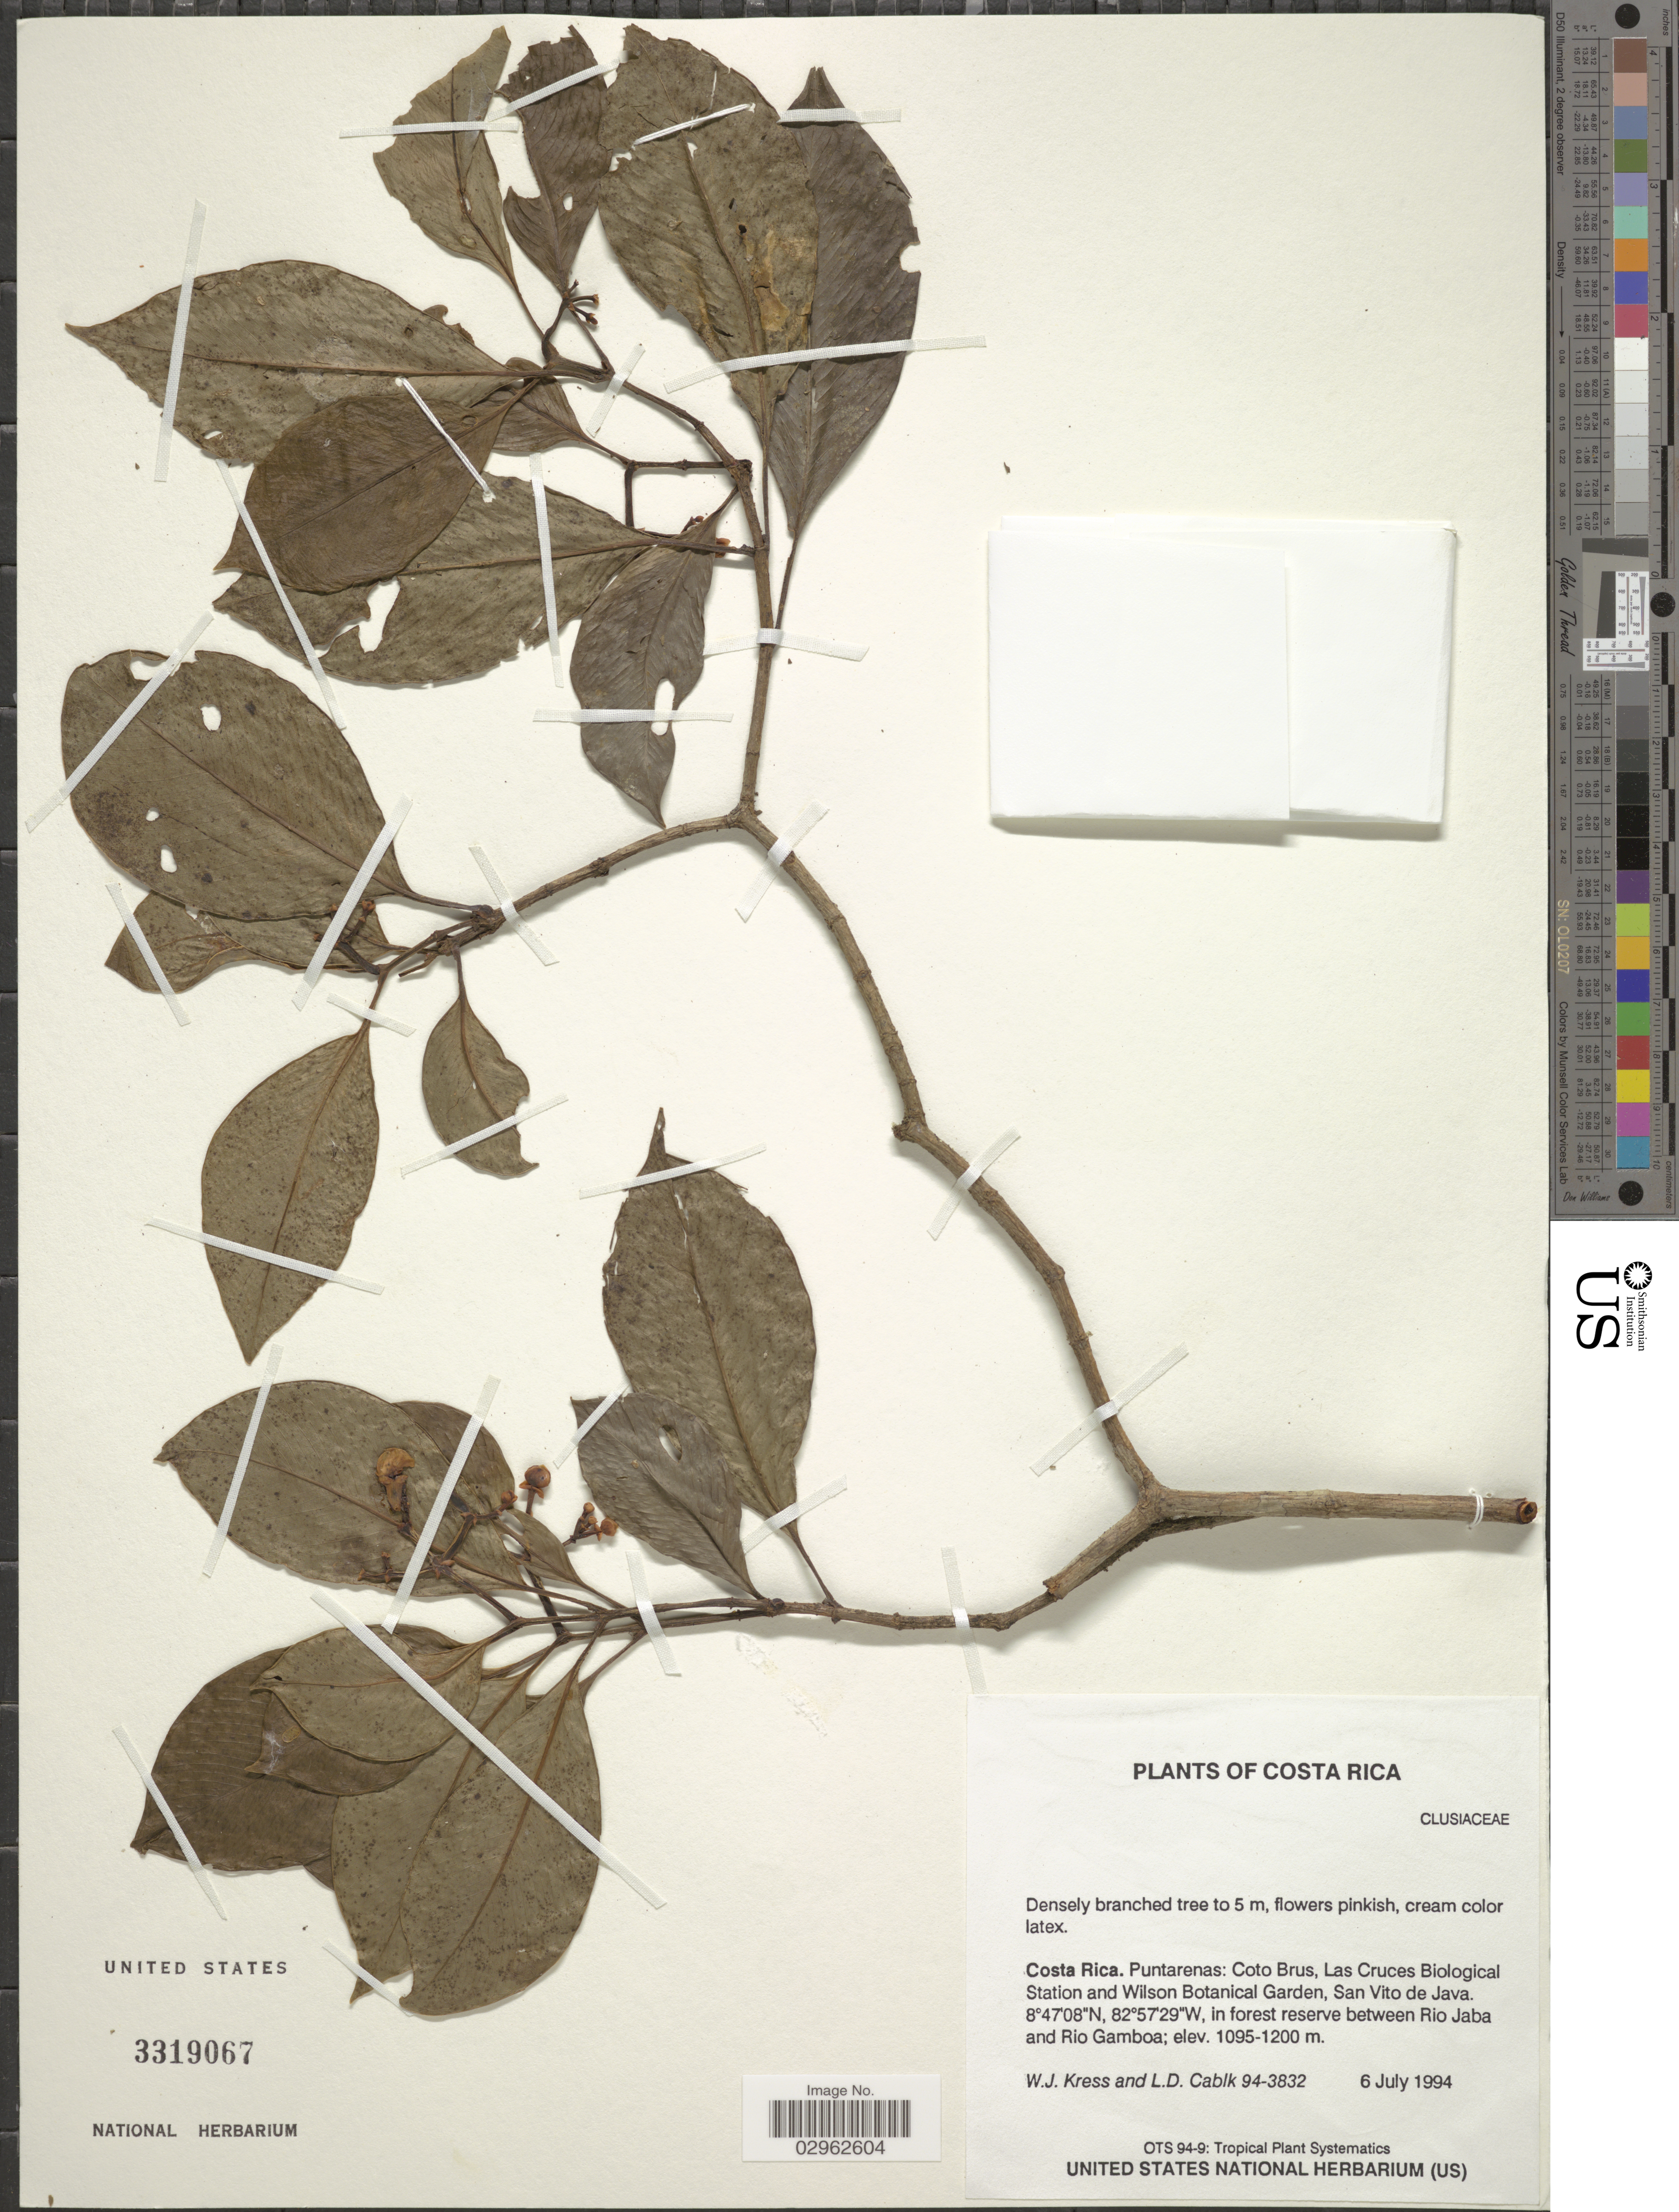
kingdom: Plantae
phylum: Tracheophyta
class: Magnoliopsida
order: Malpighiales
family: Clusiaceae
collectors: W. J. Kress & L. D. Cabik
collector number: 94-3832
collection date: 1994-07-06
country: Costa Rica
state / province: Puntarenas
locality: Coto Brus, Las Cruces Biological Station and Wilson Botanical Garden, San Vito de Java, in forest reserve between Rio Jaba and Rio Gamboa.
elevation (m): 1095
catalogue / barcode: US 3319067